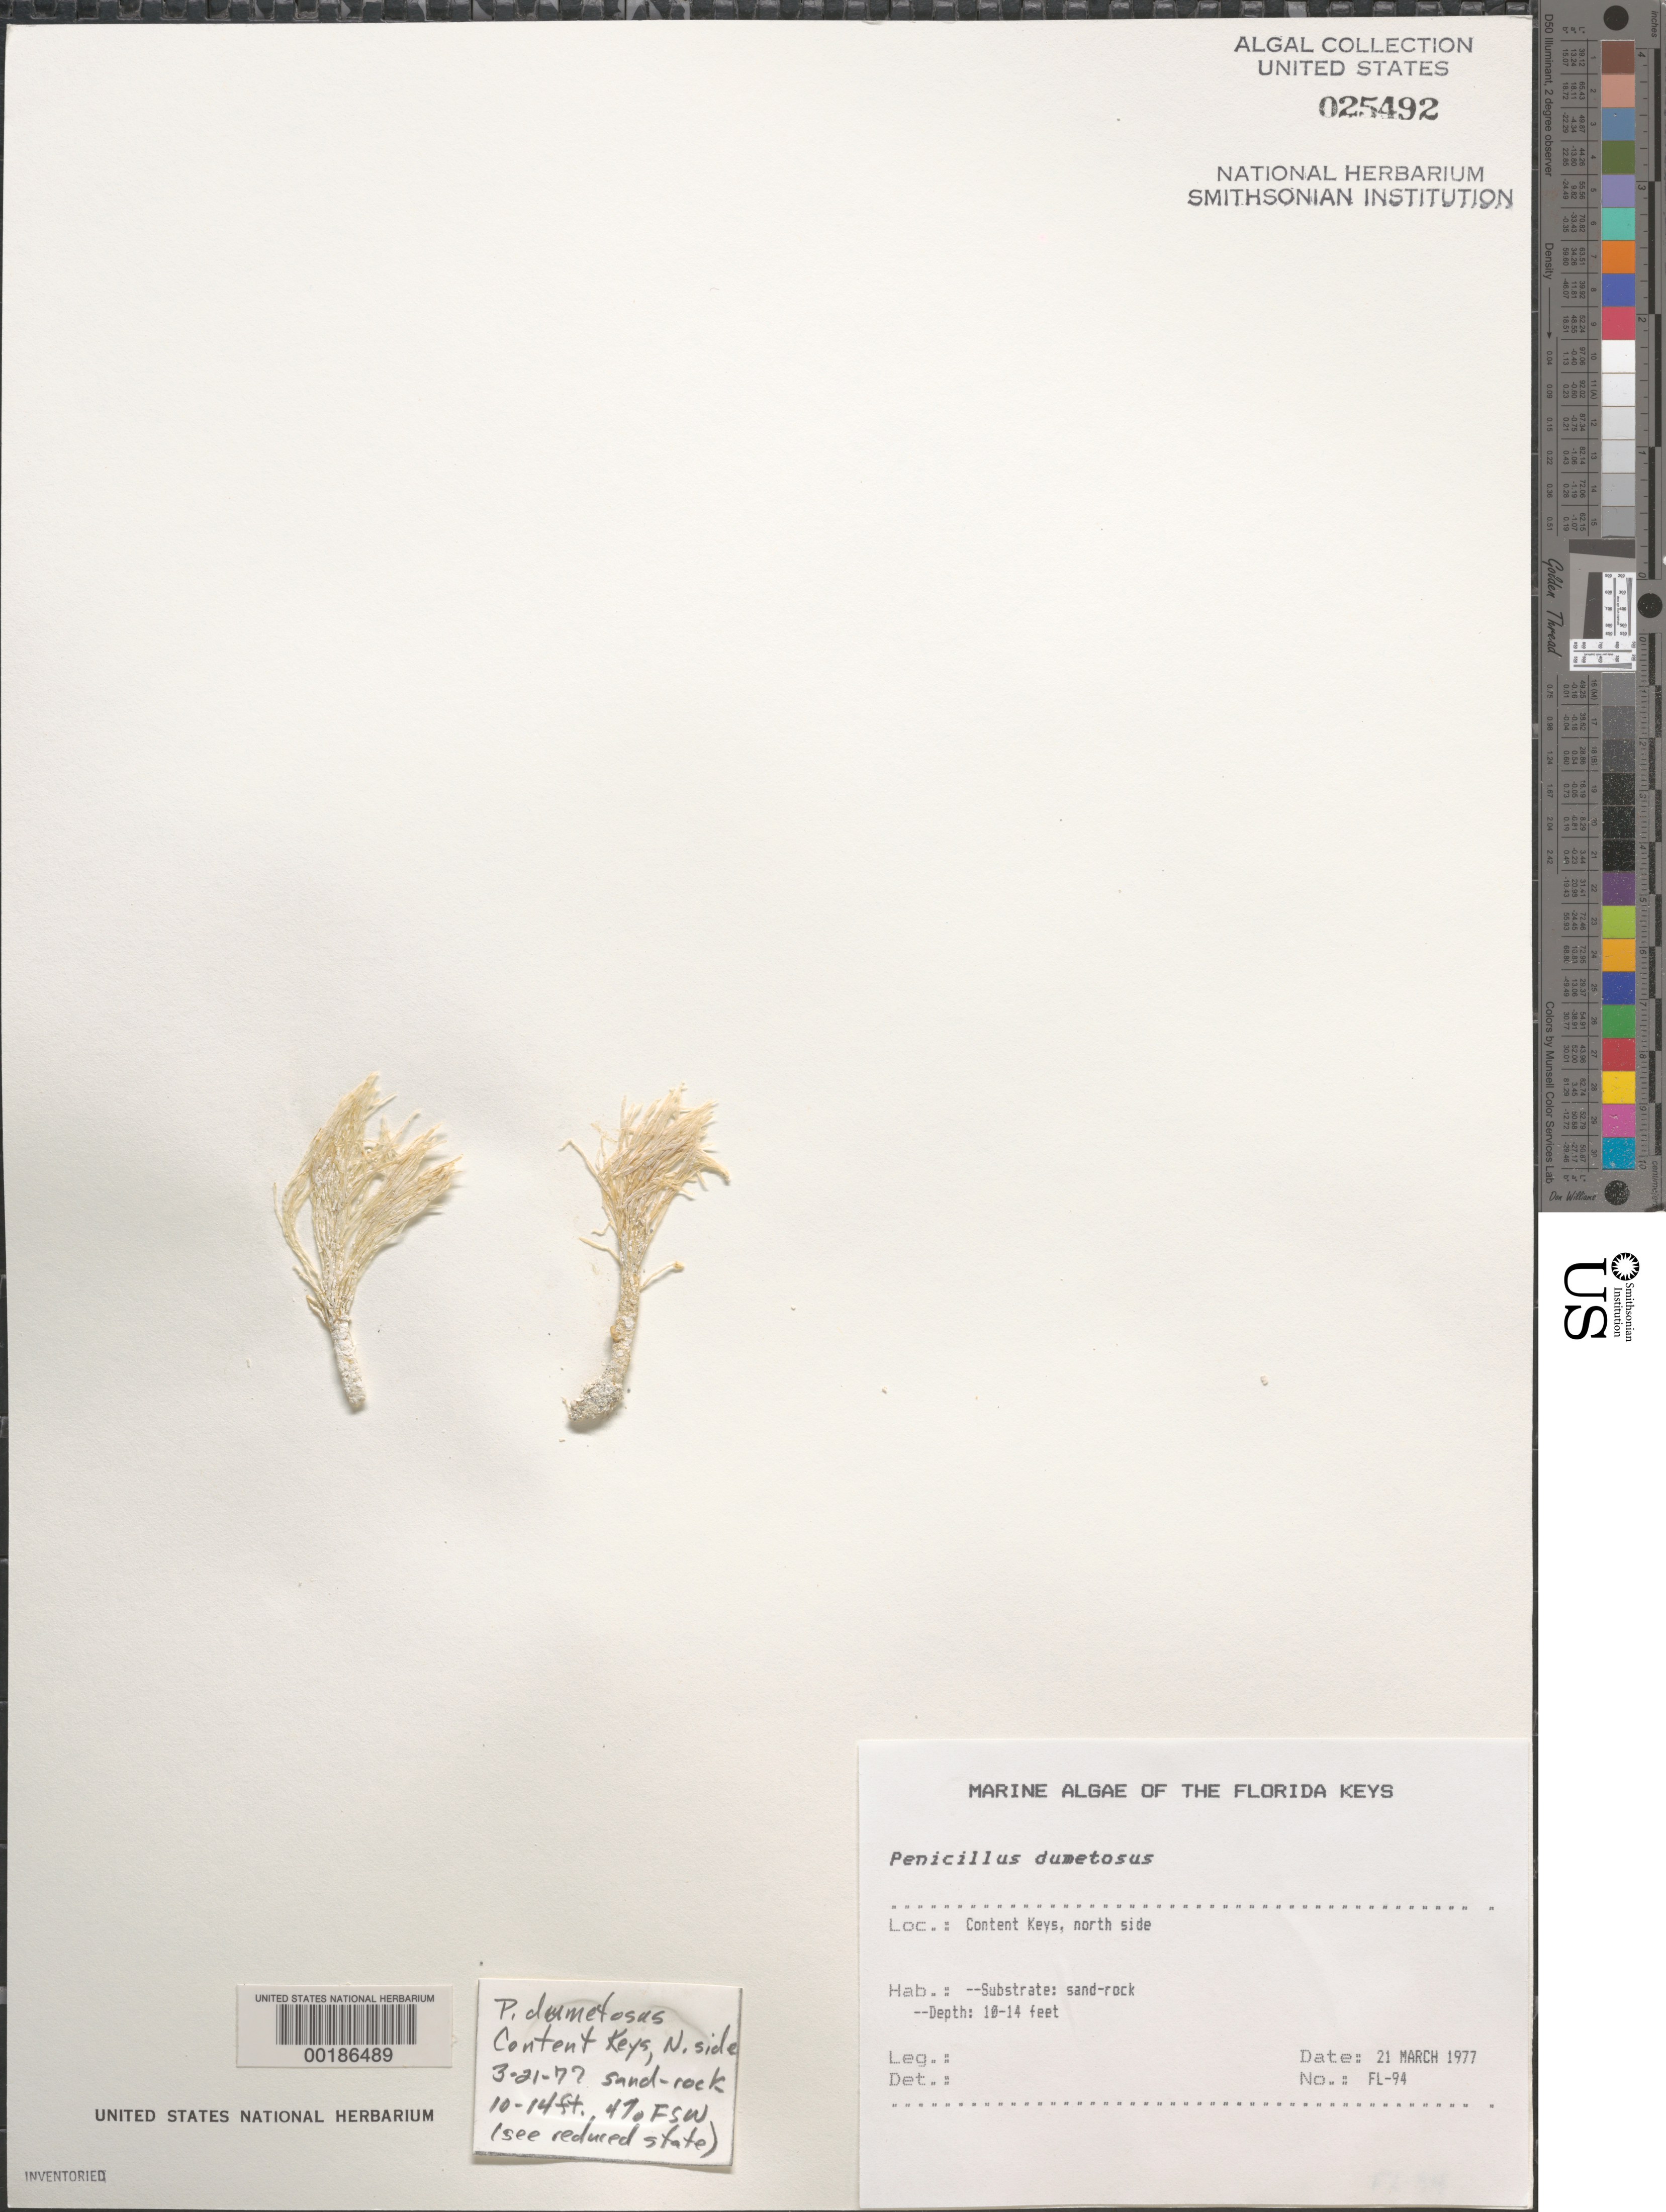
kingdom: Plantae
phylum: Chlorophyta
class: Ulvophyceae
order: Bryopsidales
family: Udoteaceae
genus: Penicillus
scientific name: Penicillus dumetosus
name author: (J.V.Lamouroux) Blainville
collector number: FL-94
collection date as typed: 21 Mar 1977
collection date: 1977-03-21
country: United States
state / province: Florida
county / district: Monroe County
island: Content Keys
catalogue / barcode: US 25492